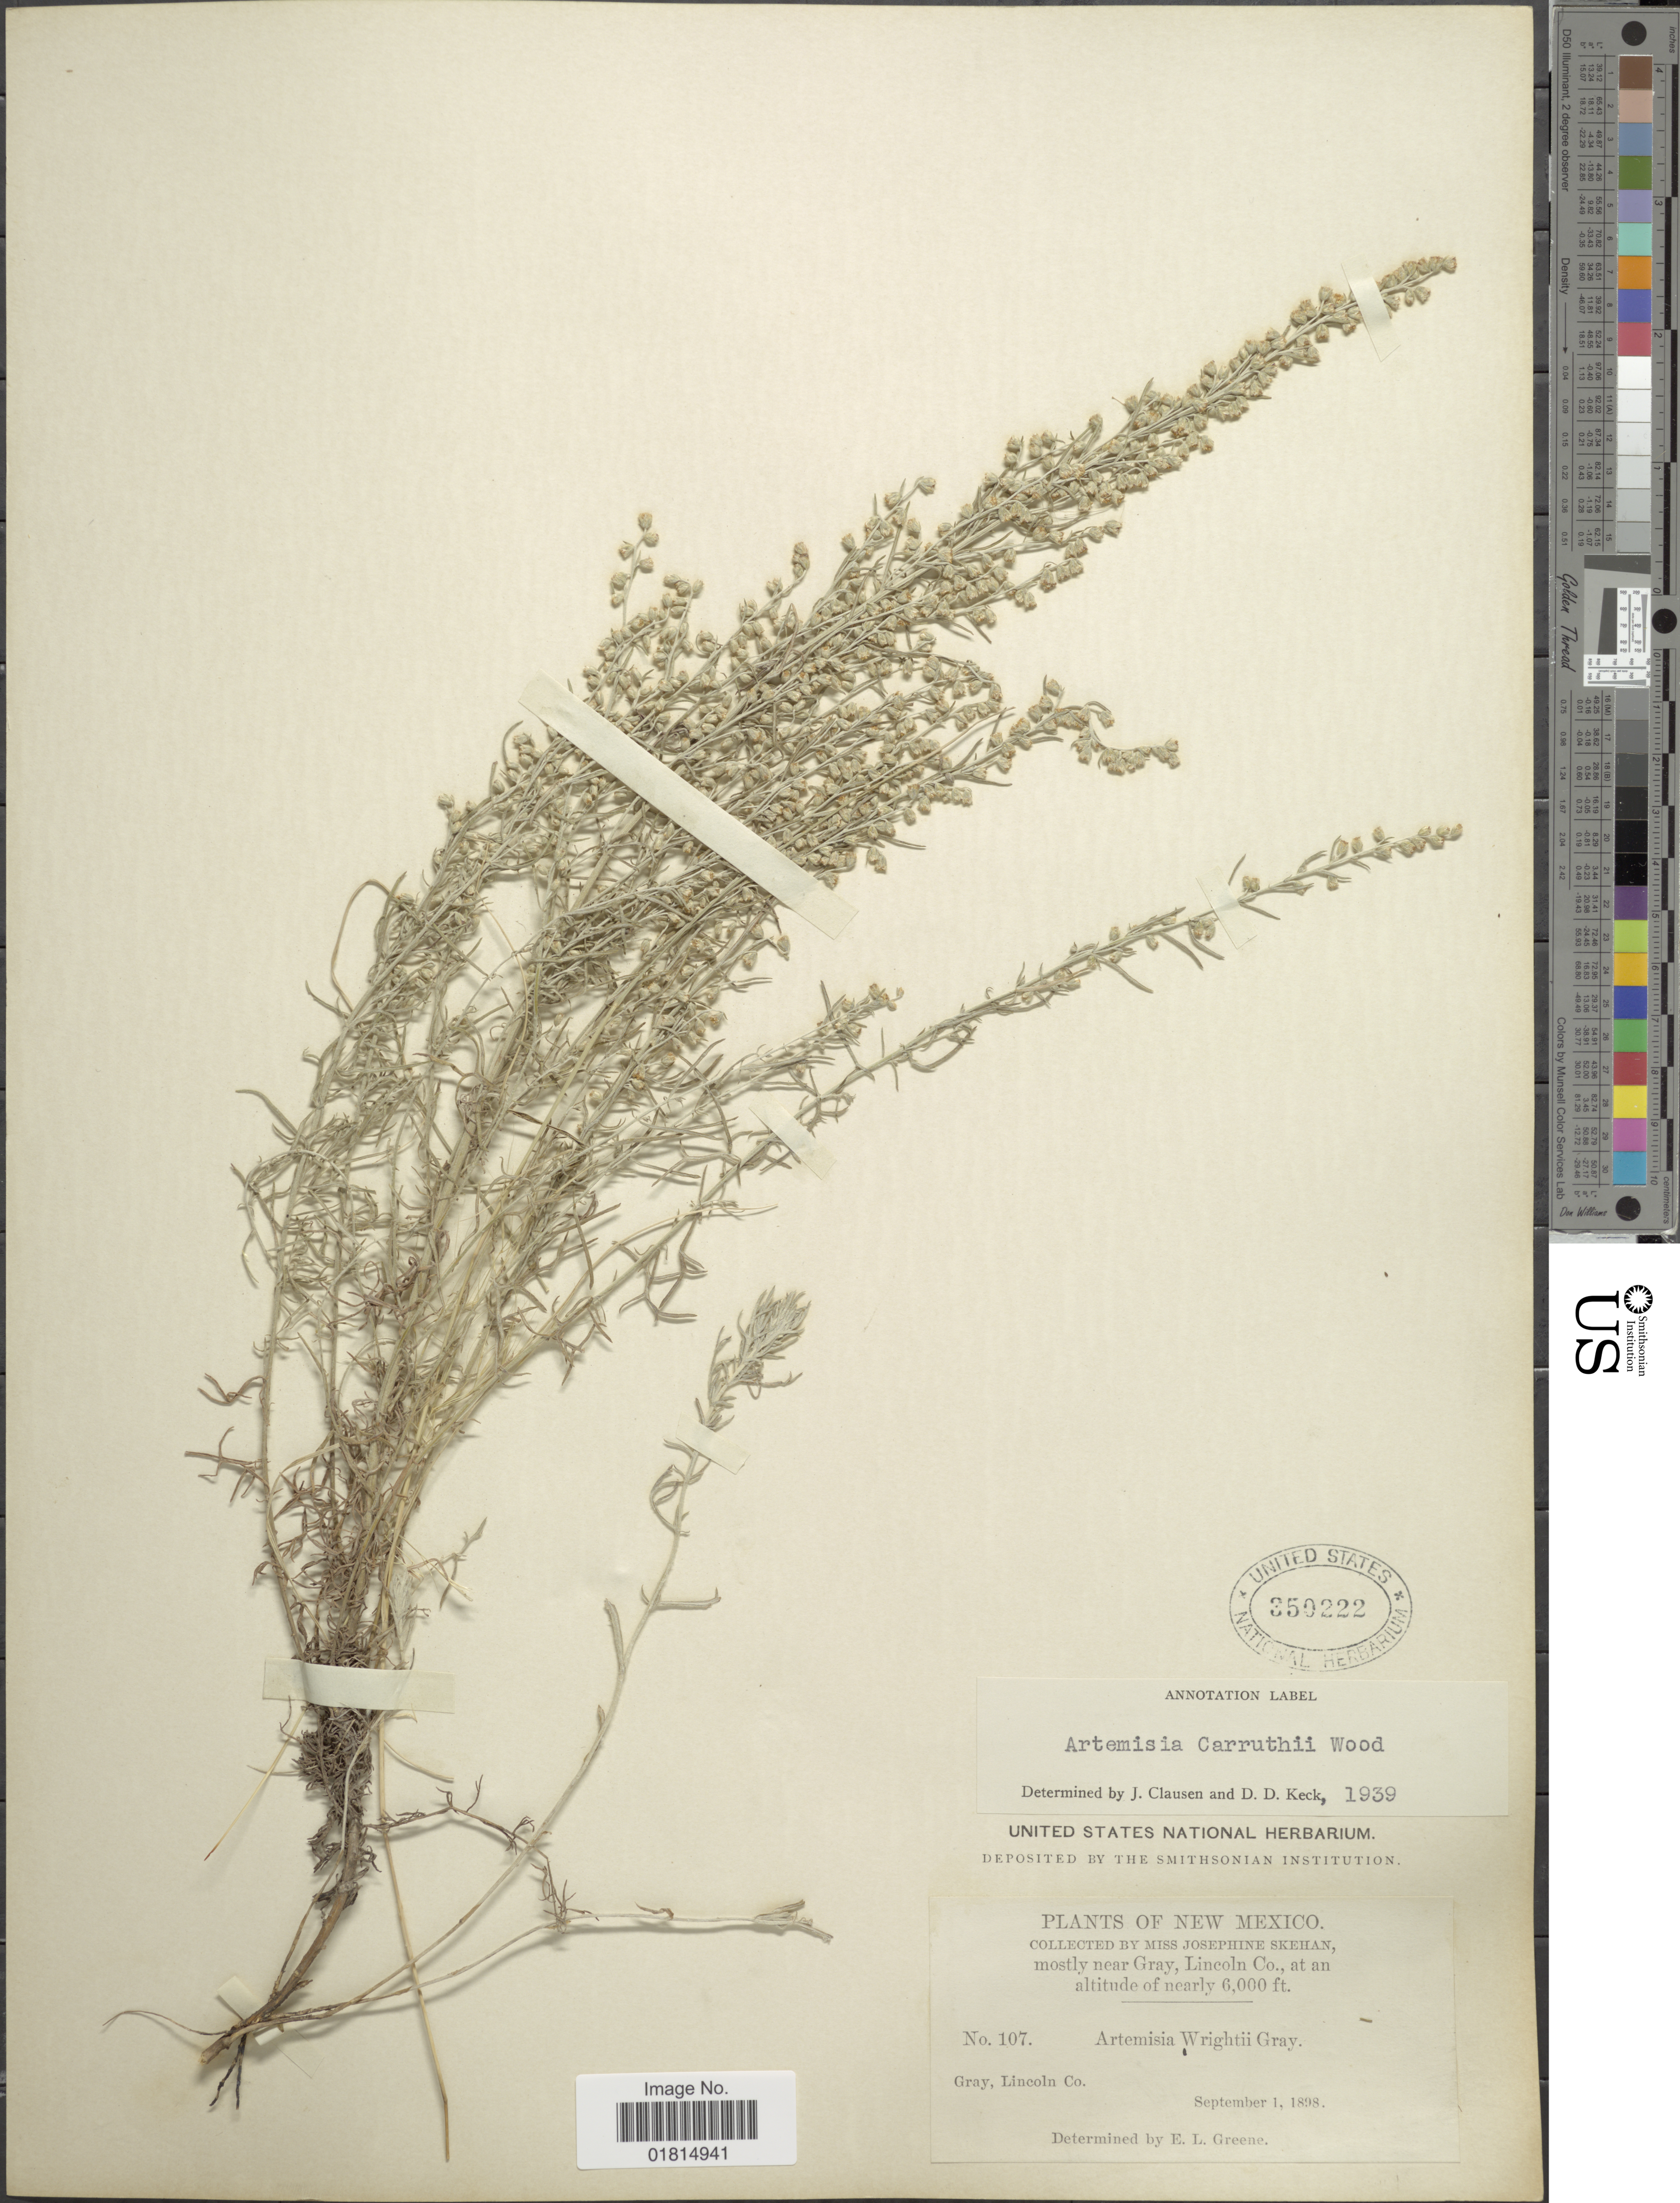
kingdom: Plantae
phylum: Tracheophyta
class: Magnoliopsida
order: Asterales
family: Asteraceae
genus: Artemisia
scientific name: Artemisia carruthii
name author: Alph. Wood ex Carruth.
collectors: J. Skehan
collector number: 107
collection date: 1898-09-01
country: United States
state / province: New Mexico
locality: Mostly near Gray, Lincoln Co.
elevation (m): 1829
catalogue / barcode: US 350222